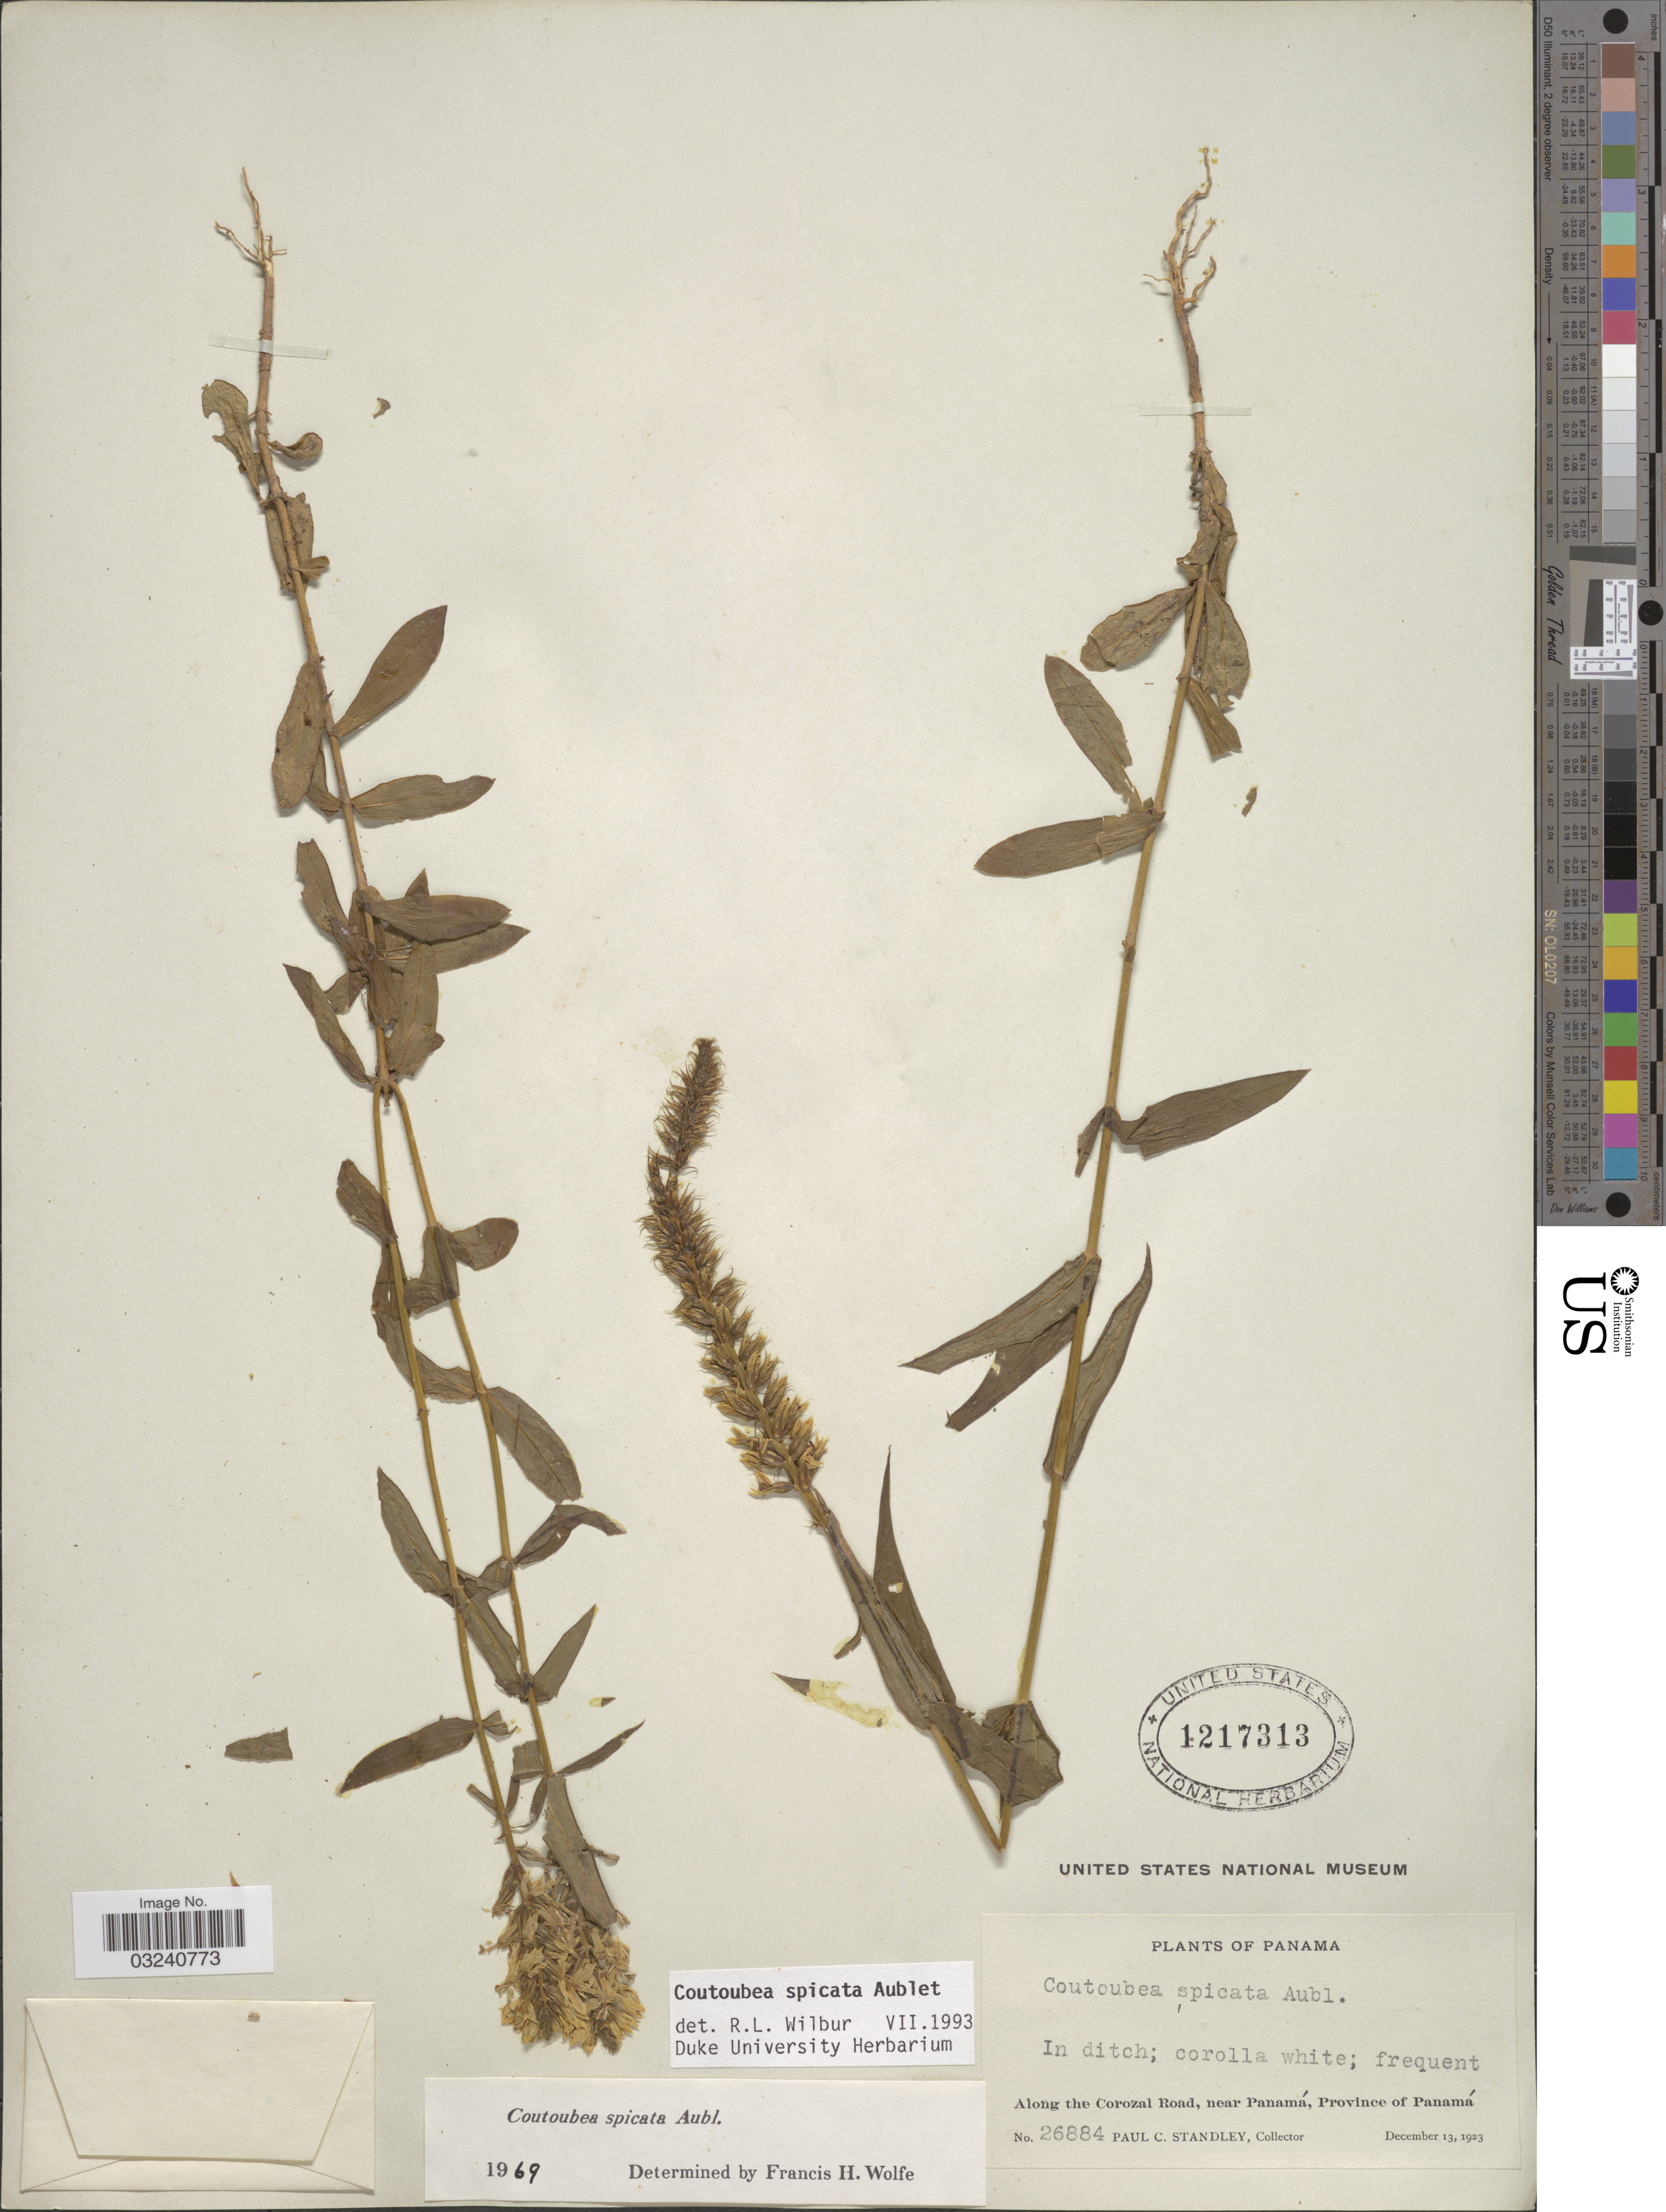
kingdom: Plantae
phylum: Tracheophyta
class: Magnoliopsida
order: Gentianales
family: Gentianaceae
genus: Coutoubea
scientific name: Coutoubea spicata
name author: Aubl.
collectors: P. C. Standley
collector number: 26884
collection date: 1923-12-13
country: Panama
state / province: Panamá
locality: Along the Corozal Road, near Panamá.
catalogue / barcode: US 1217313